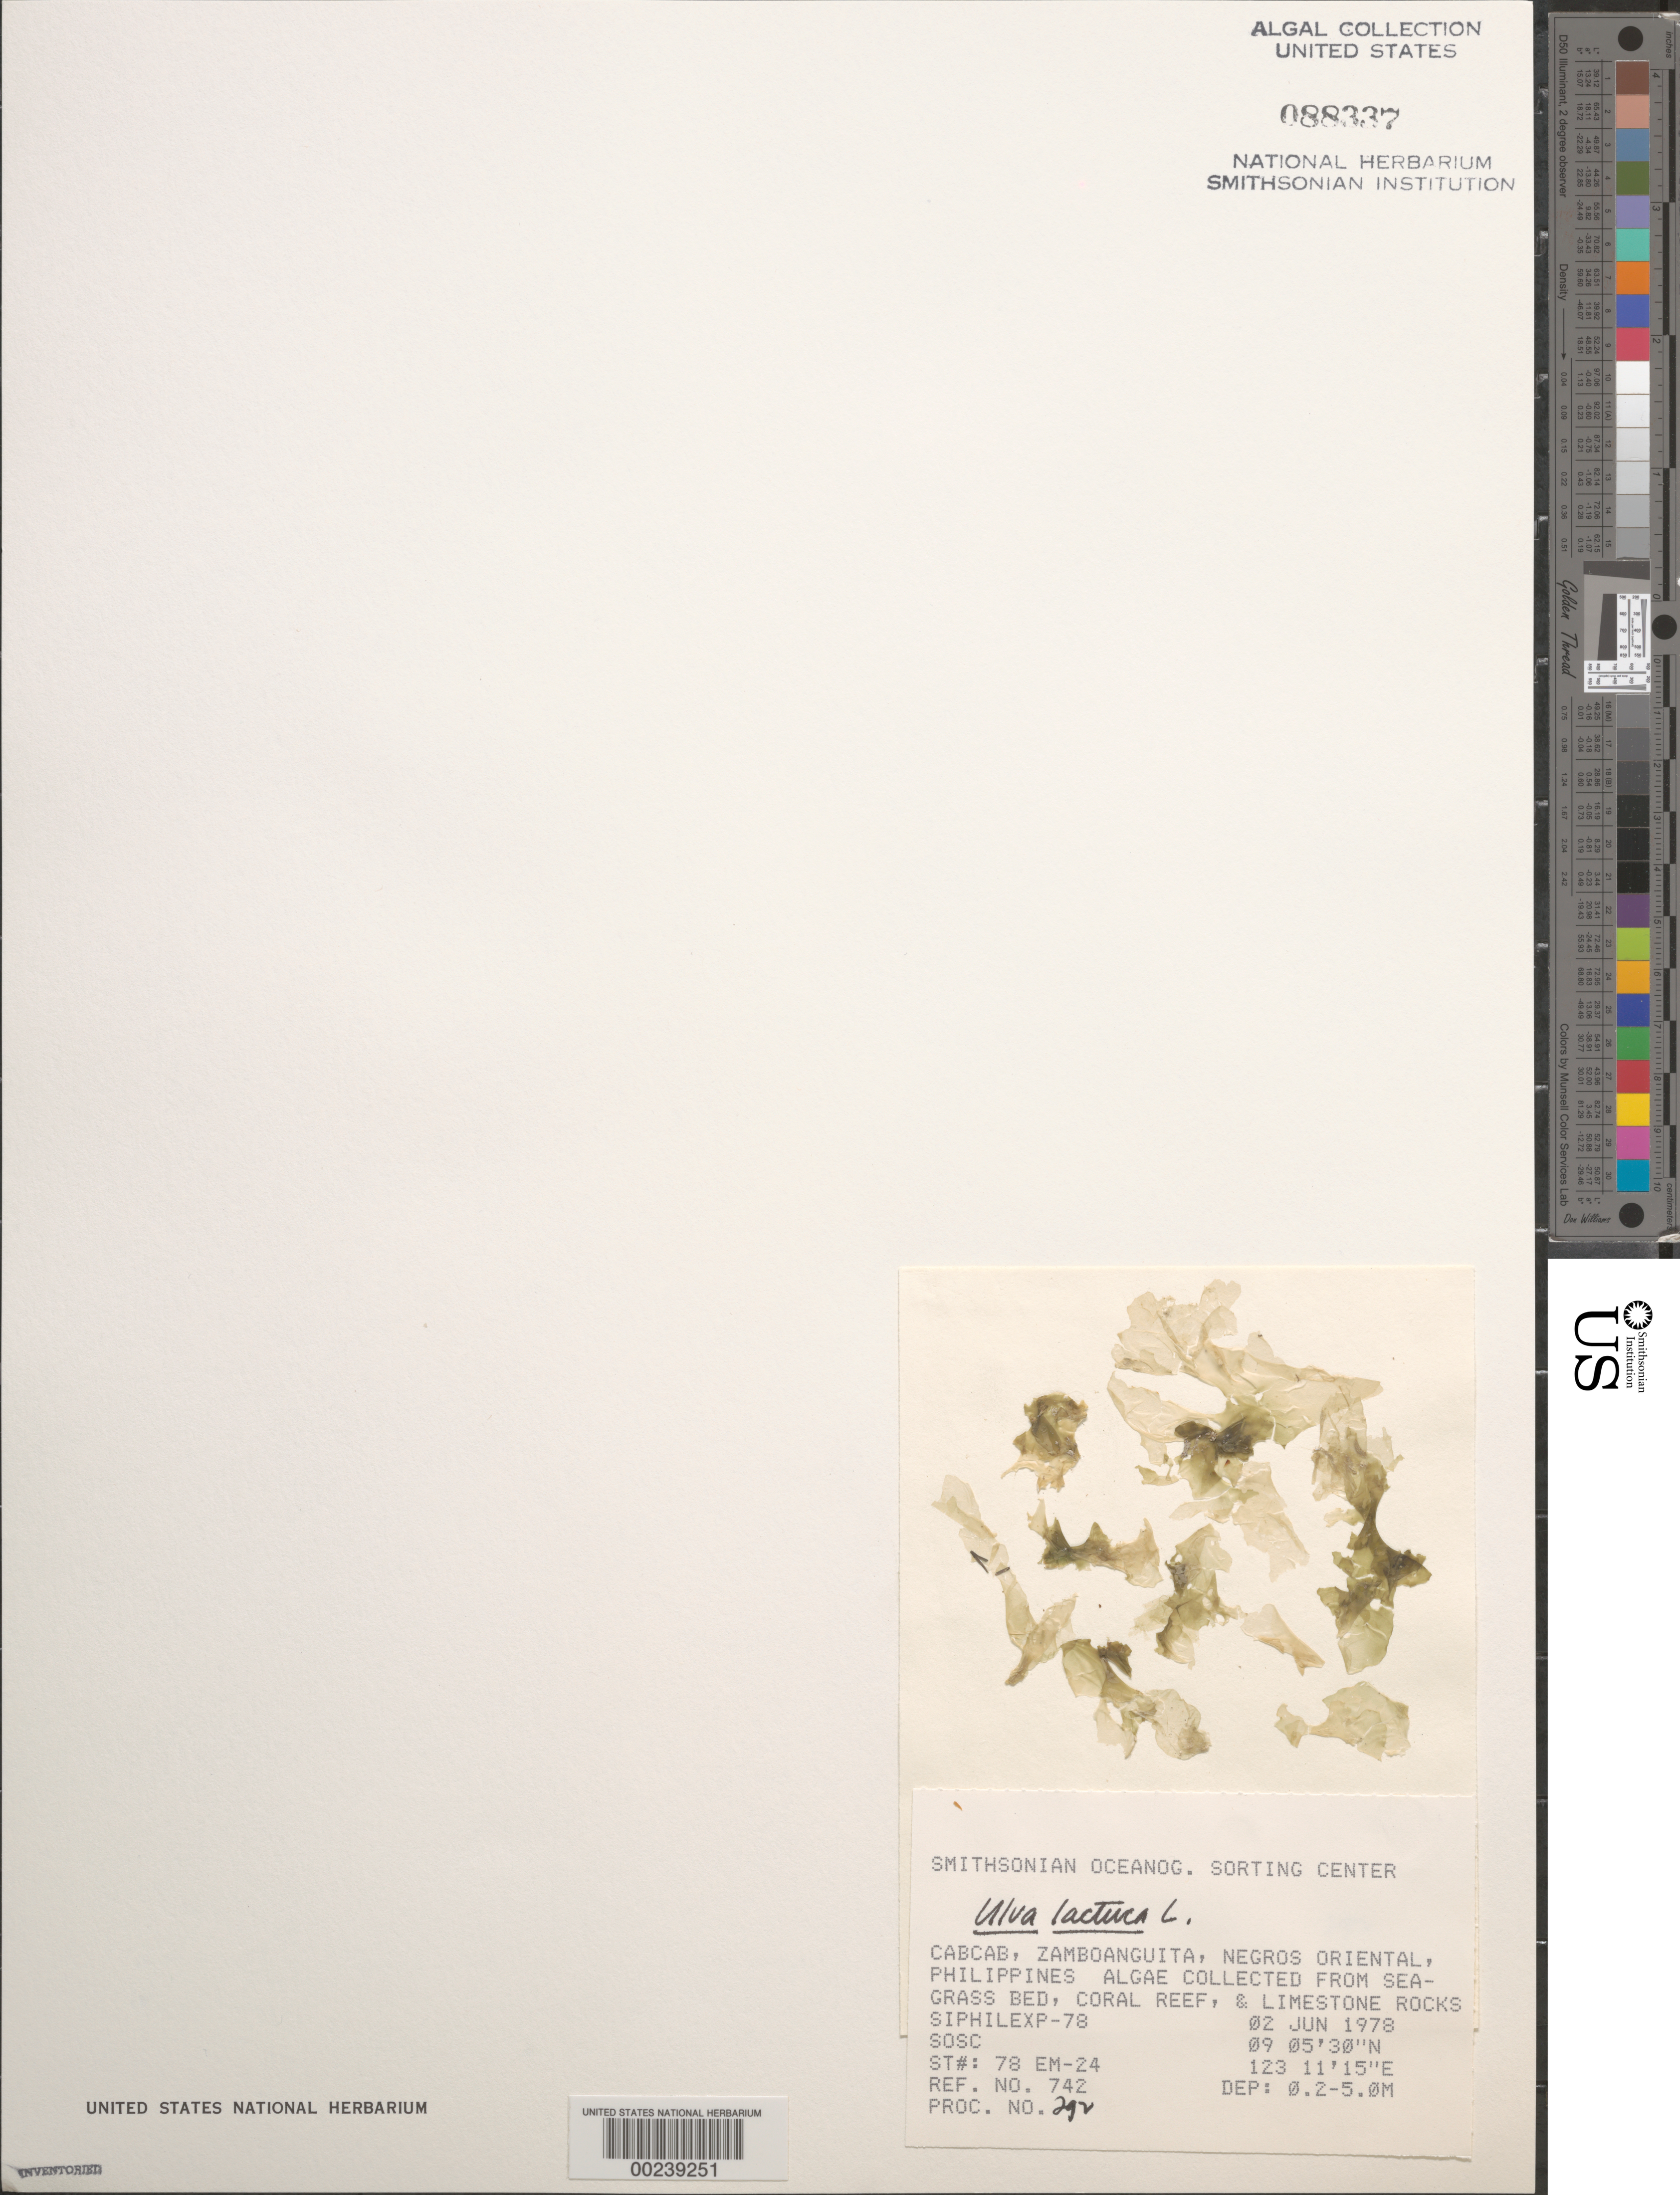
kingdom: Plantae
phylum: Chlorophyta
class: Ulvophyceae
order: Ulvales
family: Ulvaceae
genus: Ulva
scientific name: Ulva lactuca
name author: L.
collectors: SOSC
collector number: Station 78 Em-24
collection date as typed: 02 Jun 1978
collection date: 1978-06-02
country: Philippines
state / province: Central Visayas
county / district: Negros Oriental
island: Negros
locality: Cabcab, Zamboanguita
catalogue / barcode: US 88337